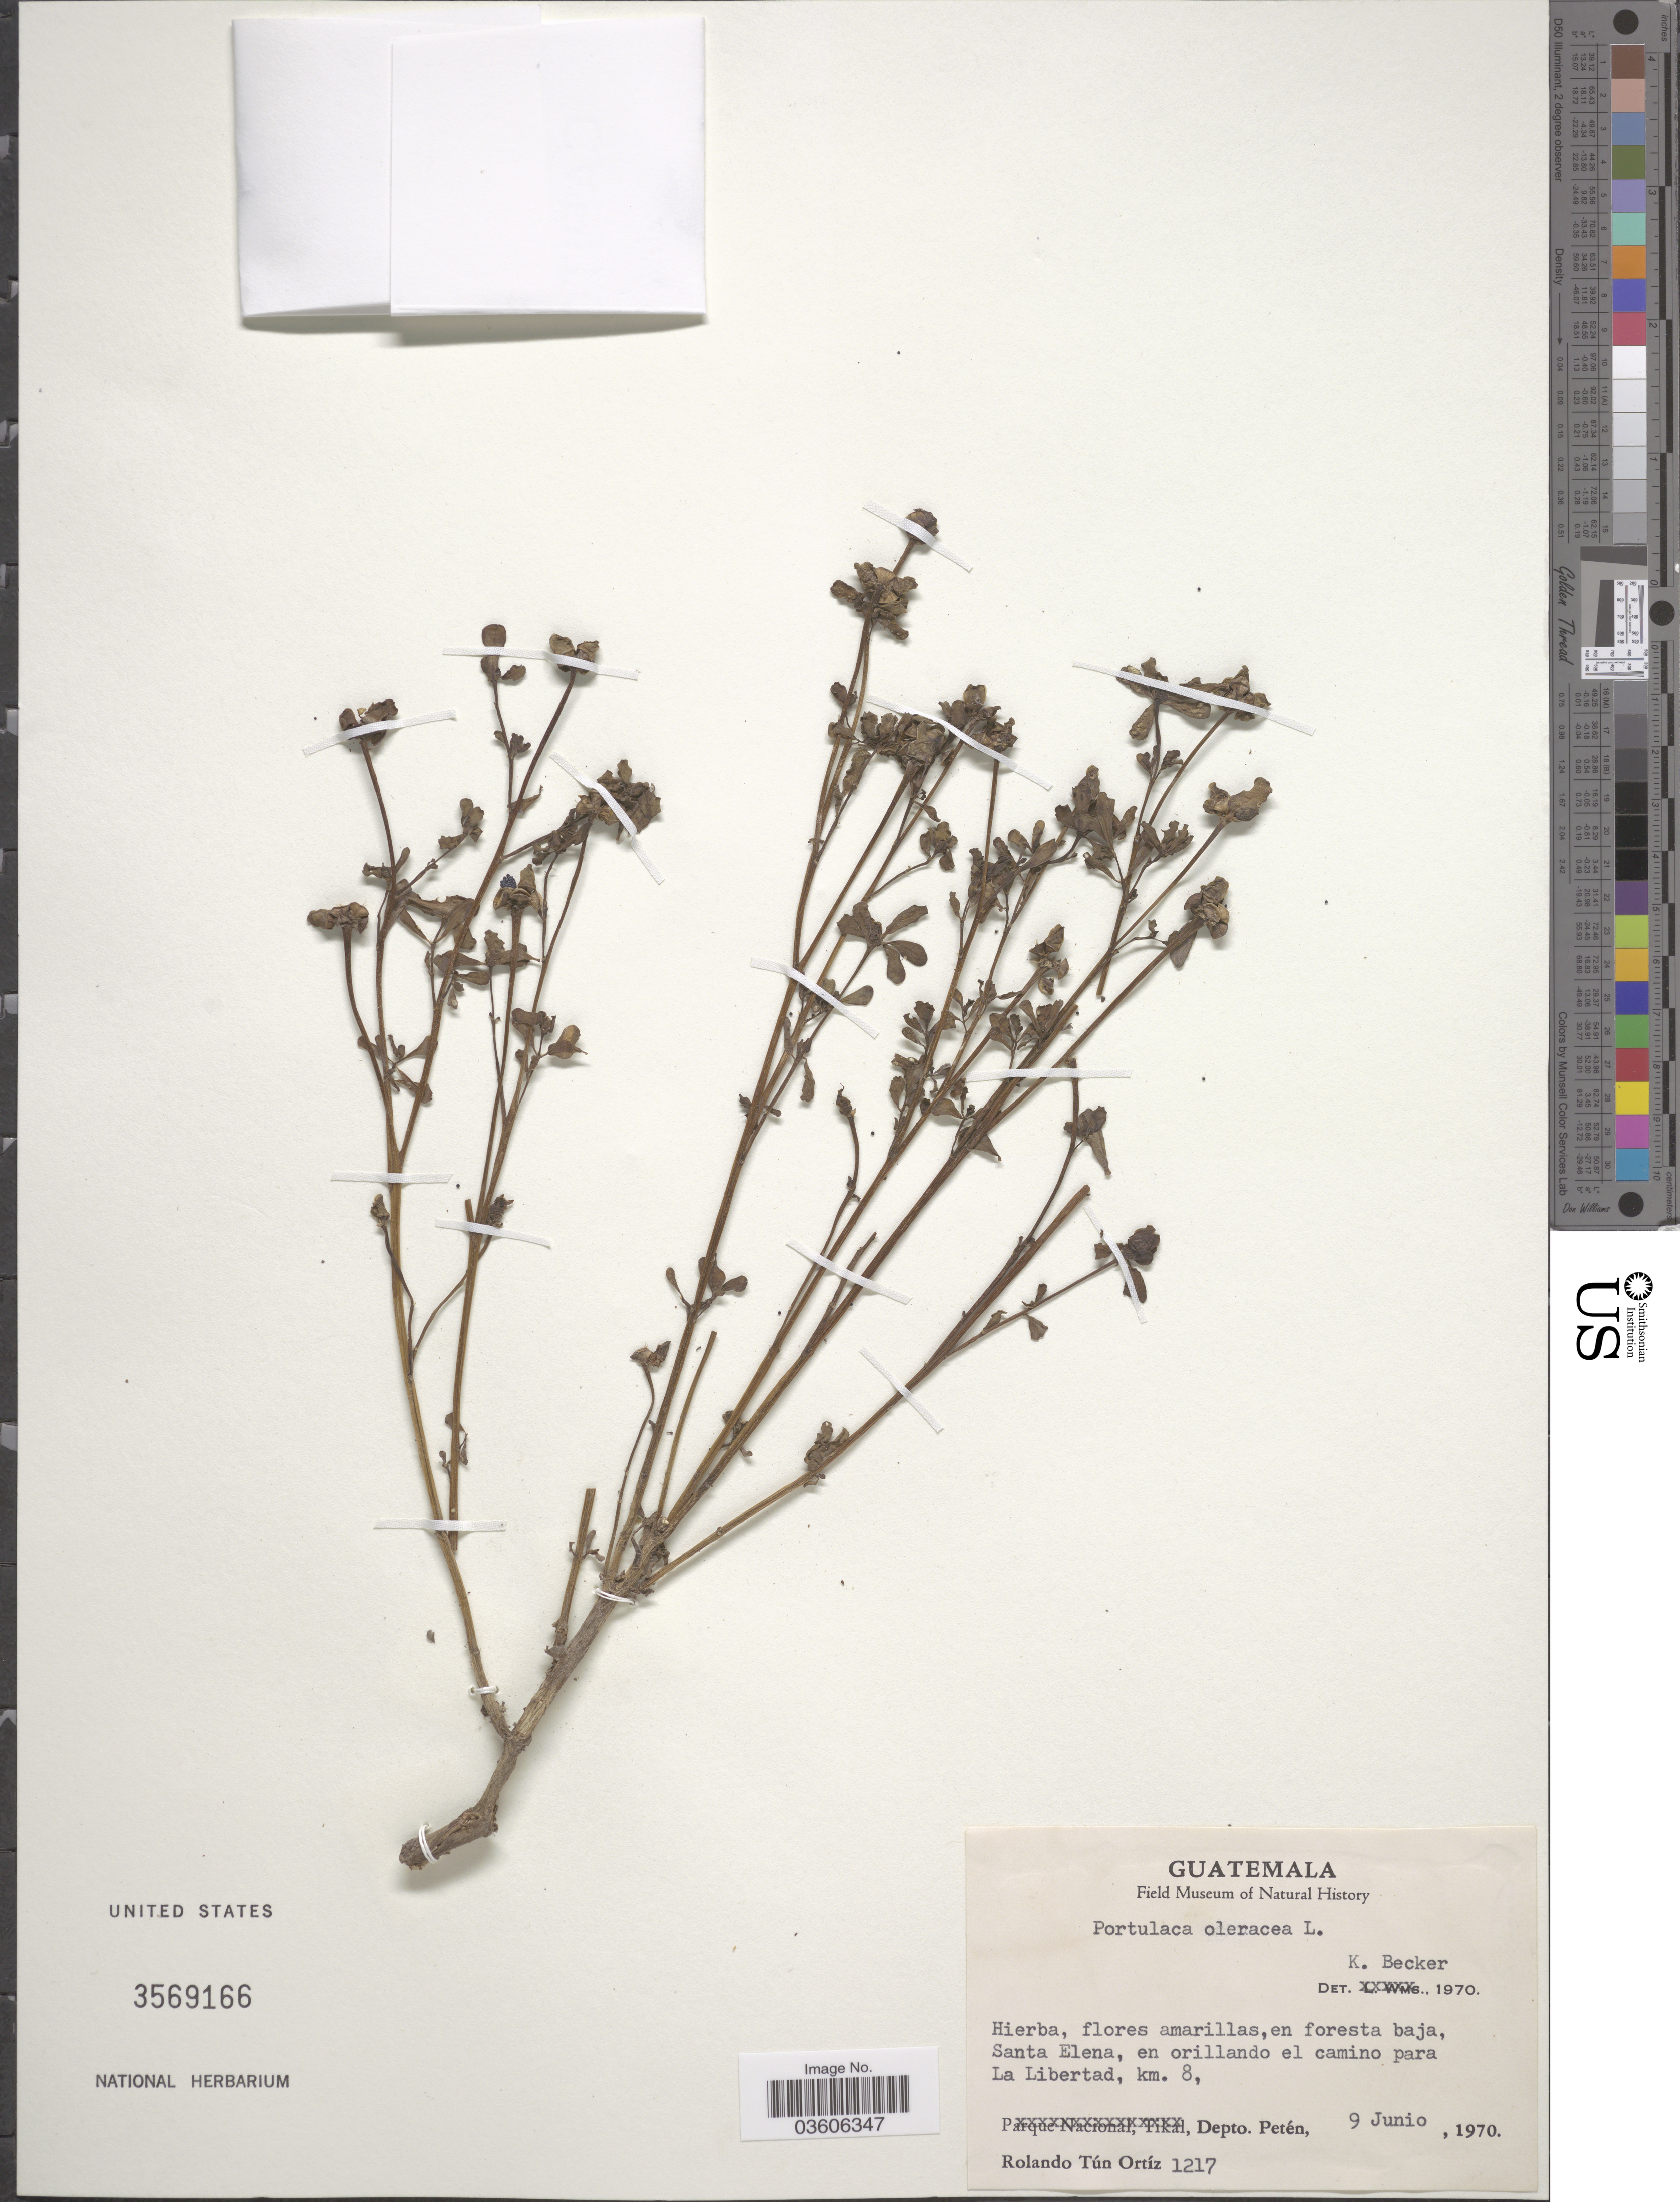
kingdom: Plantae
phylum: Tracheophyta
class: Magnoliopsida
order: Caryophyllales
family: Portulacaceae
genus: Portulaca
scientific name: Portulaca oleracea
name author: L.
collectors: R. Ortiz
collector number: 1217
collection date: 1970-06-09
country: Guatemala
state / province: El Petén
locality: Santa Elena, en orillando el camino para La Libertad, km. 8. Depto. Petén.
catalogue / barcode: US 3569166